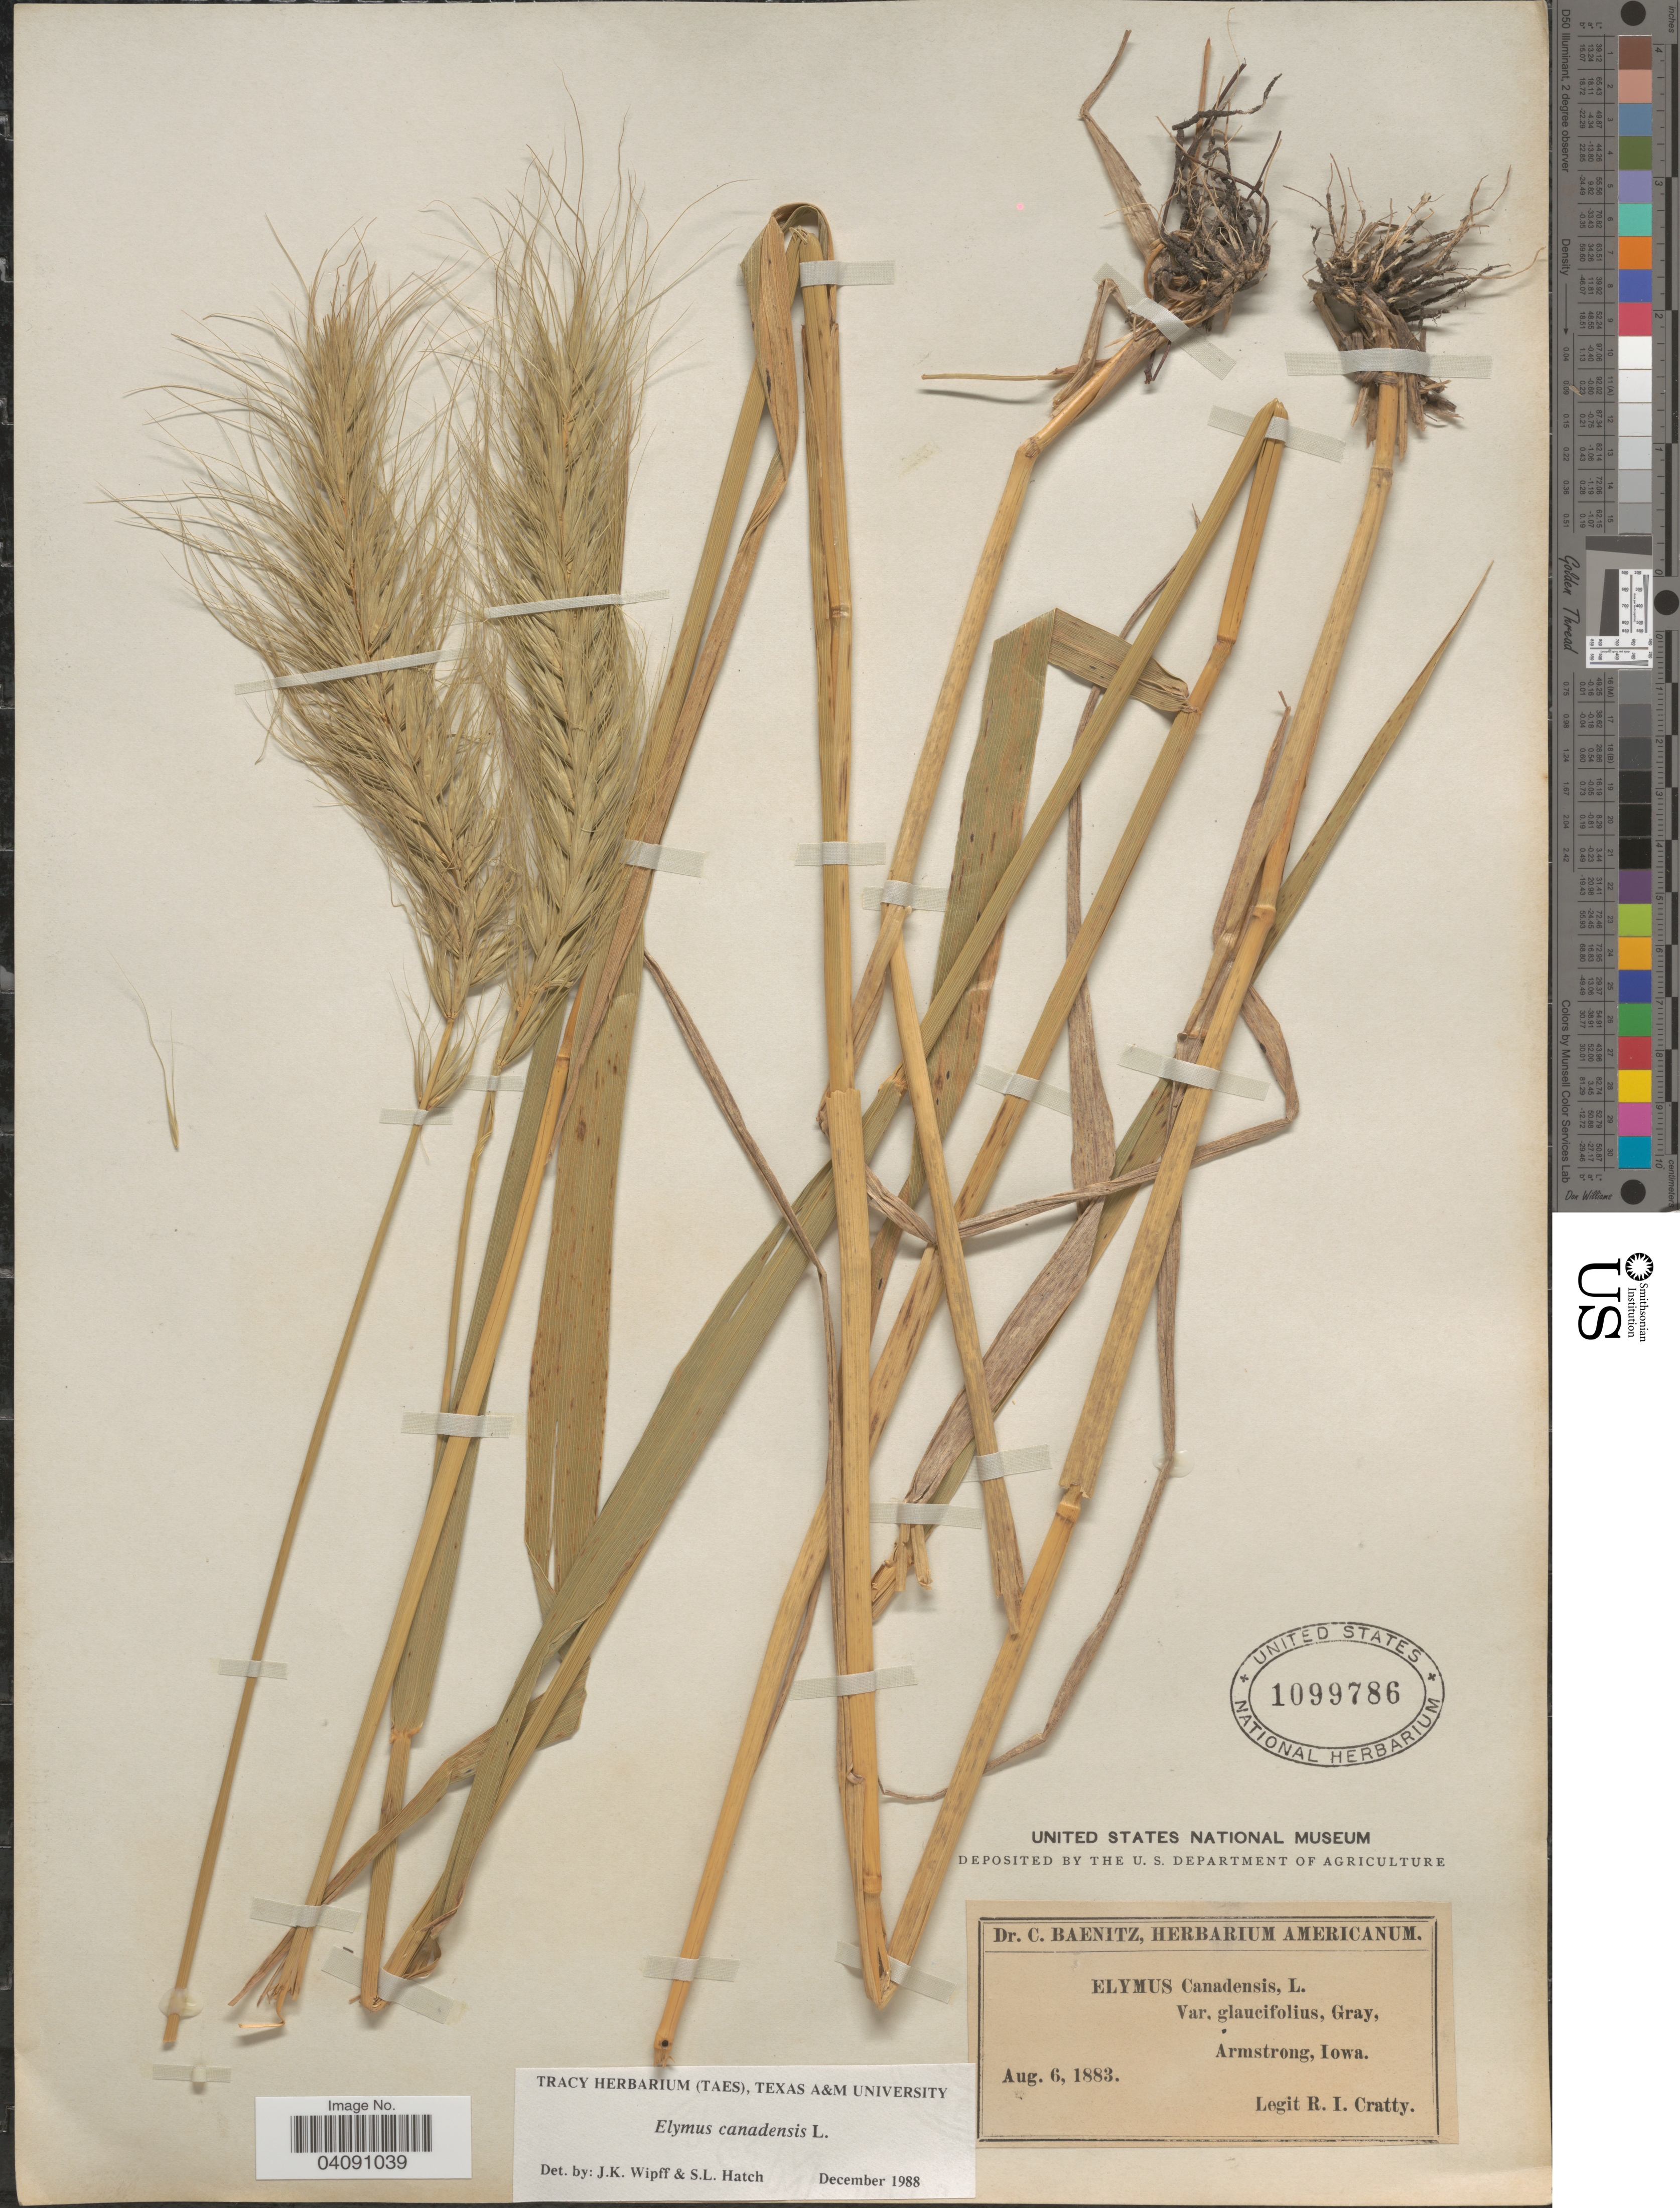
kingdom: Plantae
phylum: Tracheophyta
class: Liliopsida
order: Poales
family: Poaceae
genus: Elymus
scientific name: Elymus canadensis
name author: L.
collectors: R. Cratty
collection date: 1883-08-06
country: United States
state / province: Iowa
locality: Armstrong.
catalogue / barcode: US 1099786